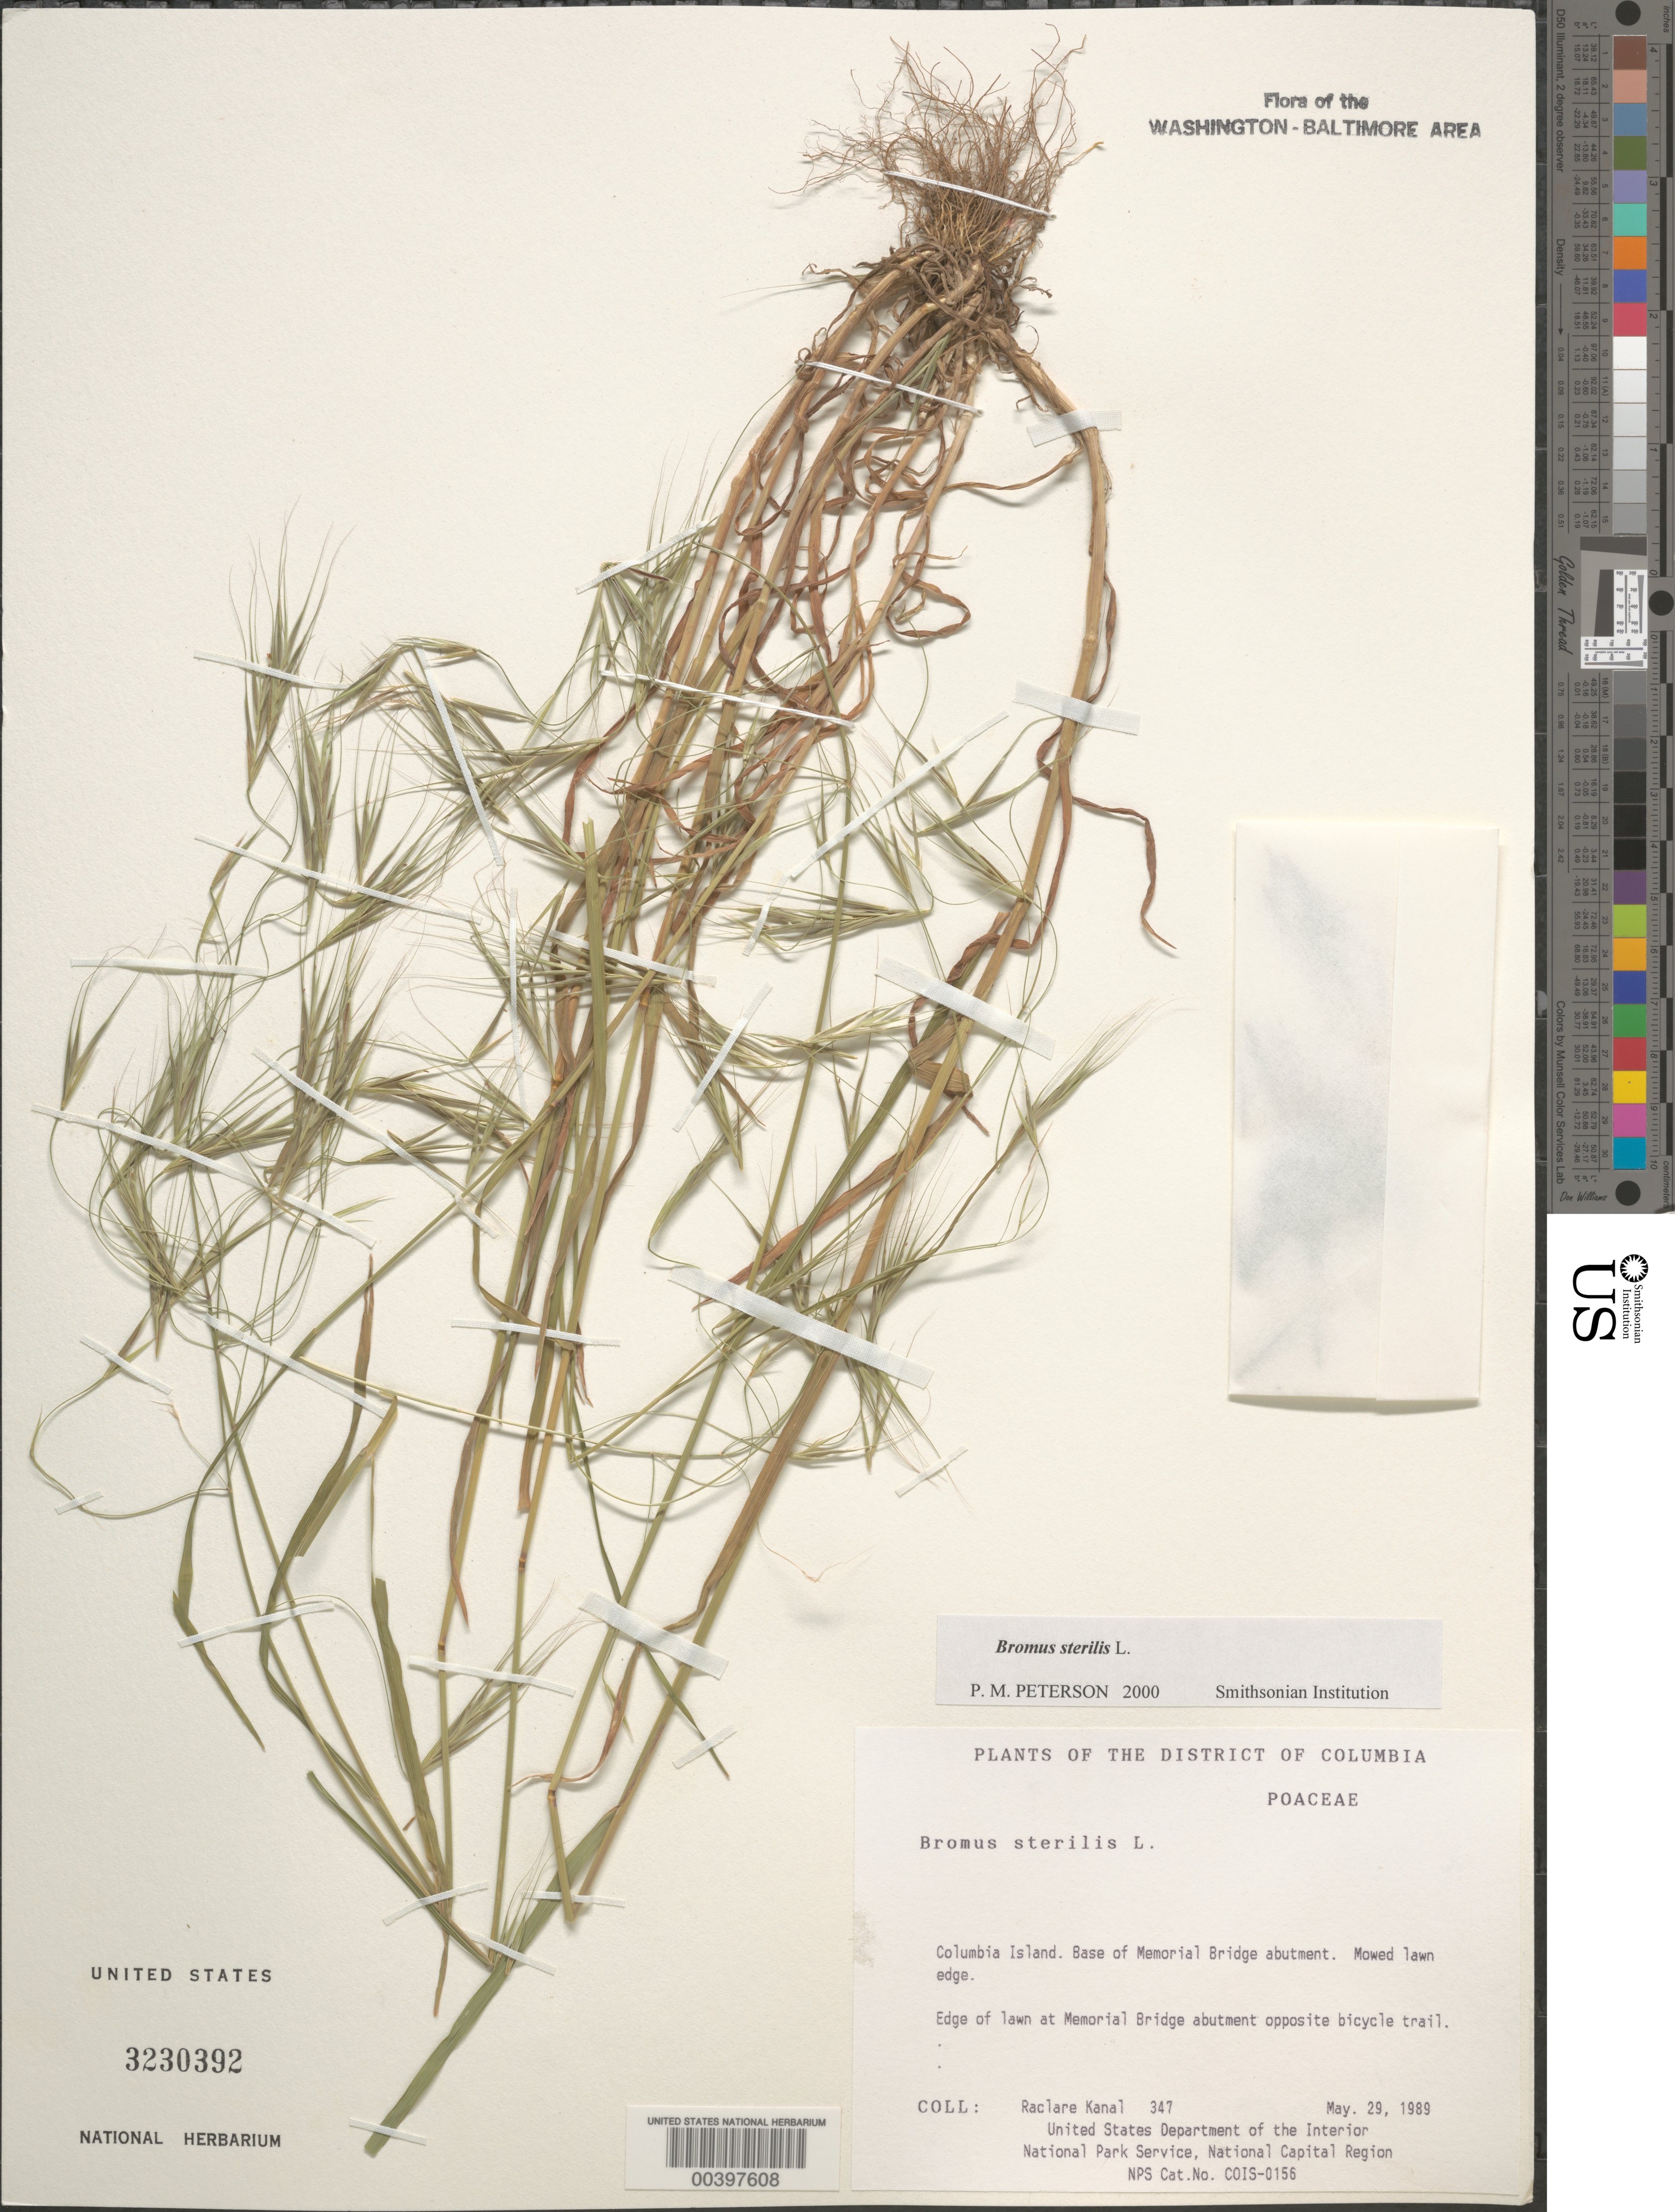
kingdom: Plantae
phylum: Tracheophyta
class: Liliopsida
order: Poales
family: Poaceae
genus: Bromus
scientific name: Bromus sterilis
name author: L.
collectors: R. Kanal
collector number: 347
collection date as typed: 29 May 1989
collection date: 1989-05-29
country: United States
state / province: District of Columbia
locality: Columbia Island, base of Memorial Bridge Abutment Columbia Island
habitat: Mowed lawn edge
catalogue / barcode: US 3230392